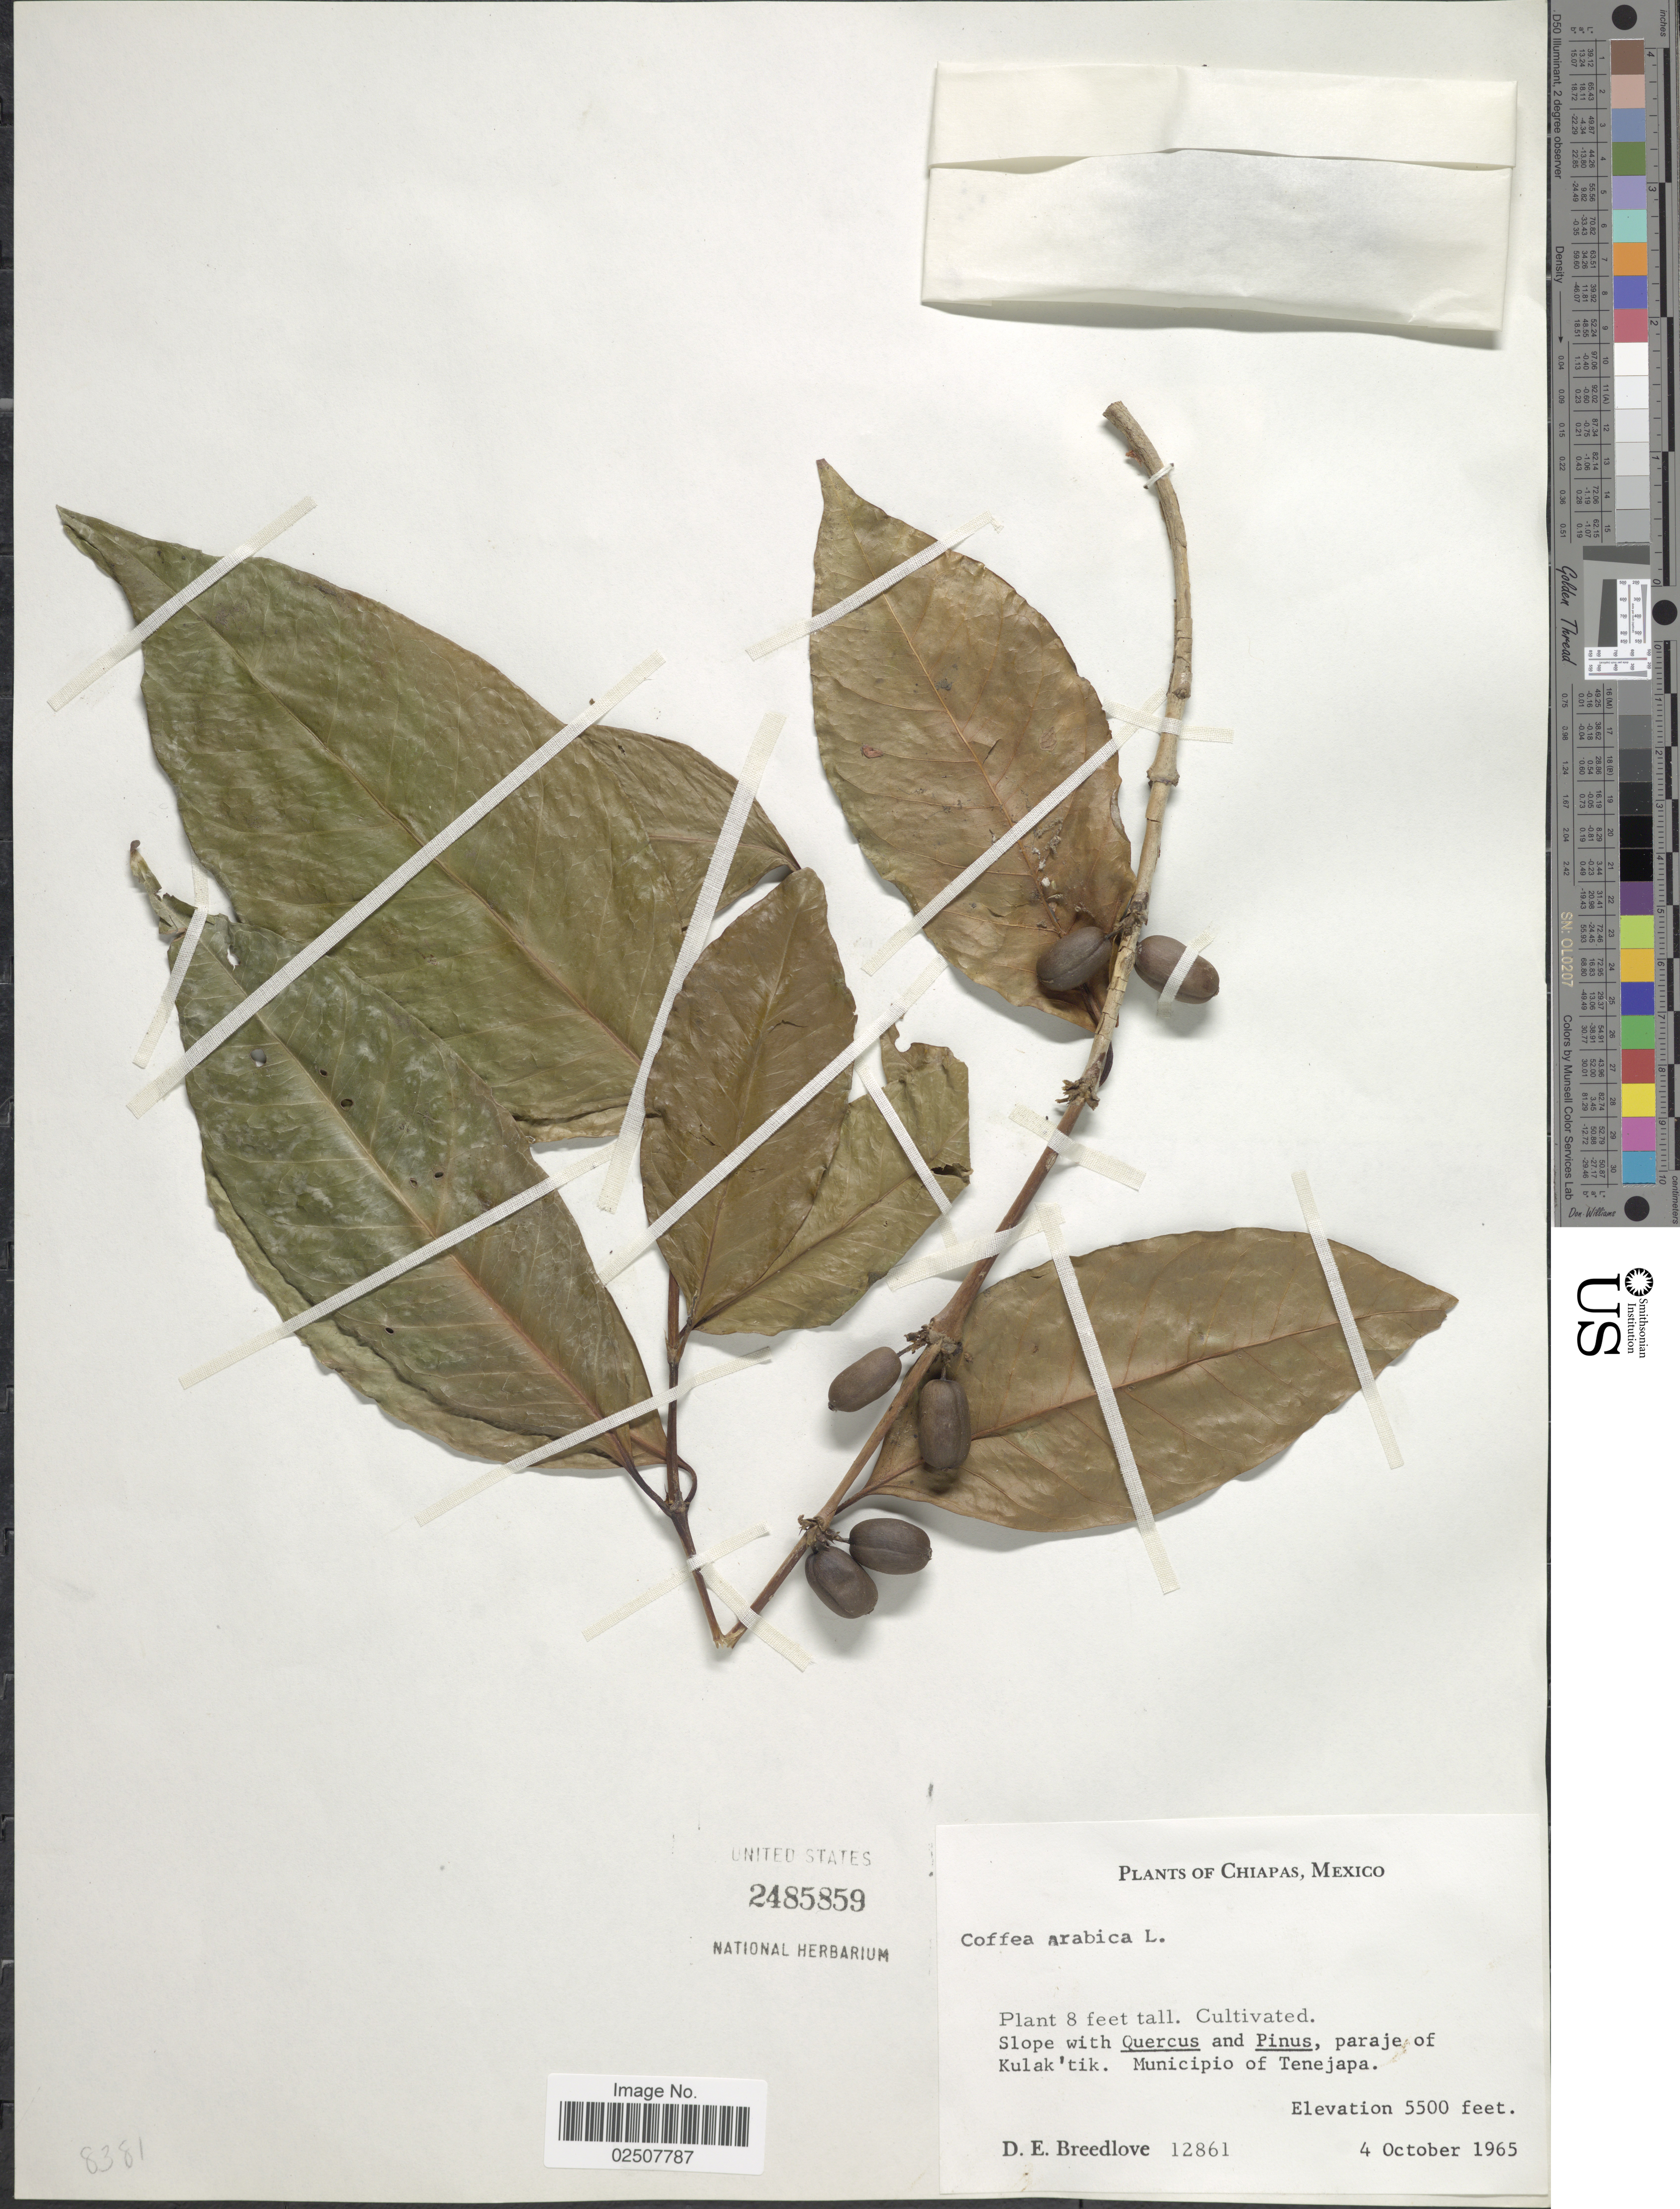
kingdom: Plantae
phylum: Tracheophyta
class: Magnoliopsida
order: Gentianales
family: Rubiaceae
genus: Coffea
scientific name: Coffea arabica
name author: L.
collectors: D. E. Breedlove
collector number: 12861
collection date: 1965-10-04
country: Mexico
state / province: Chiapas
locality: Slope with Quercus and Pinus, paraje of Kulak'tik. Municipio of Tenejapa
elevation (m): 1676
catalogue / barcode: US 2485859